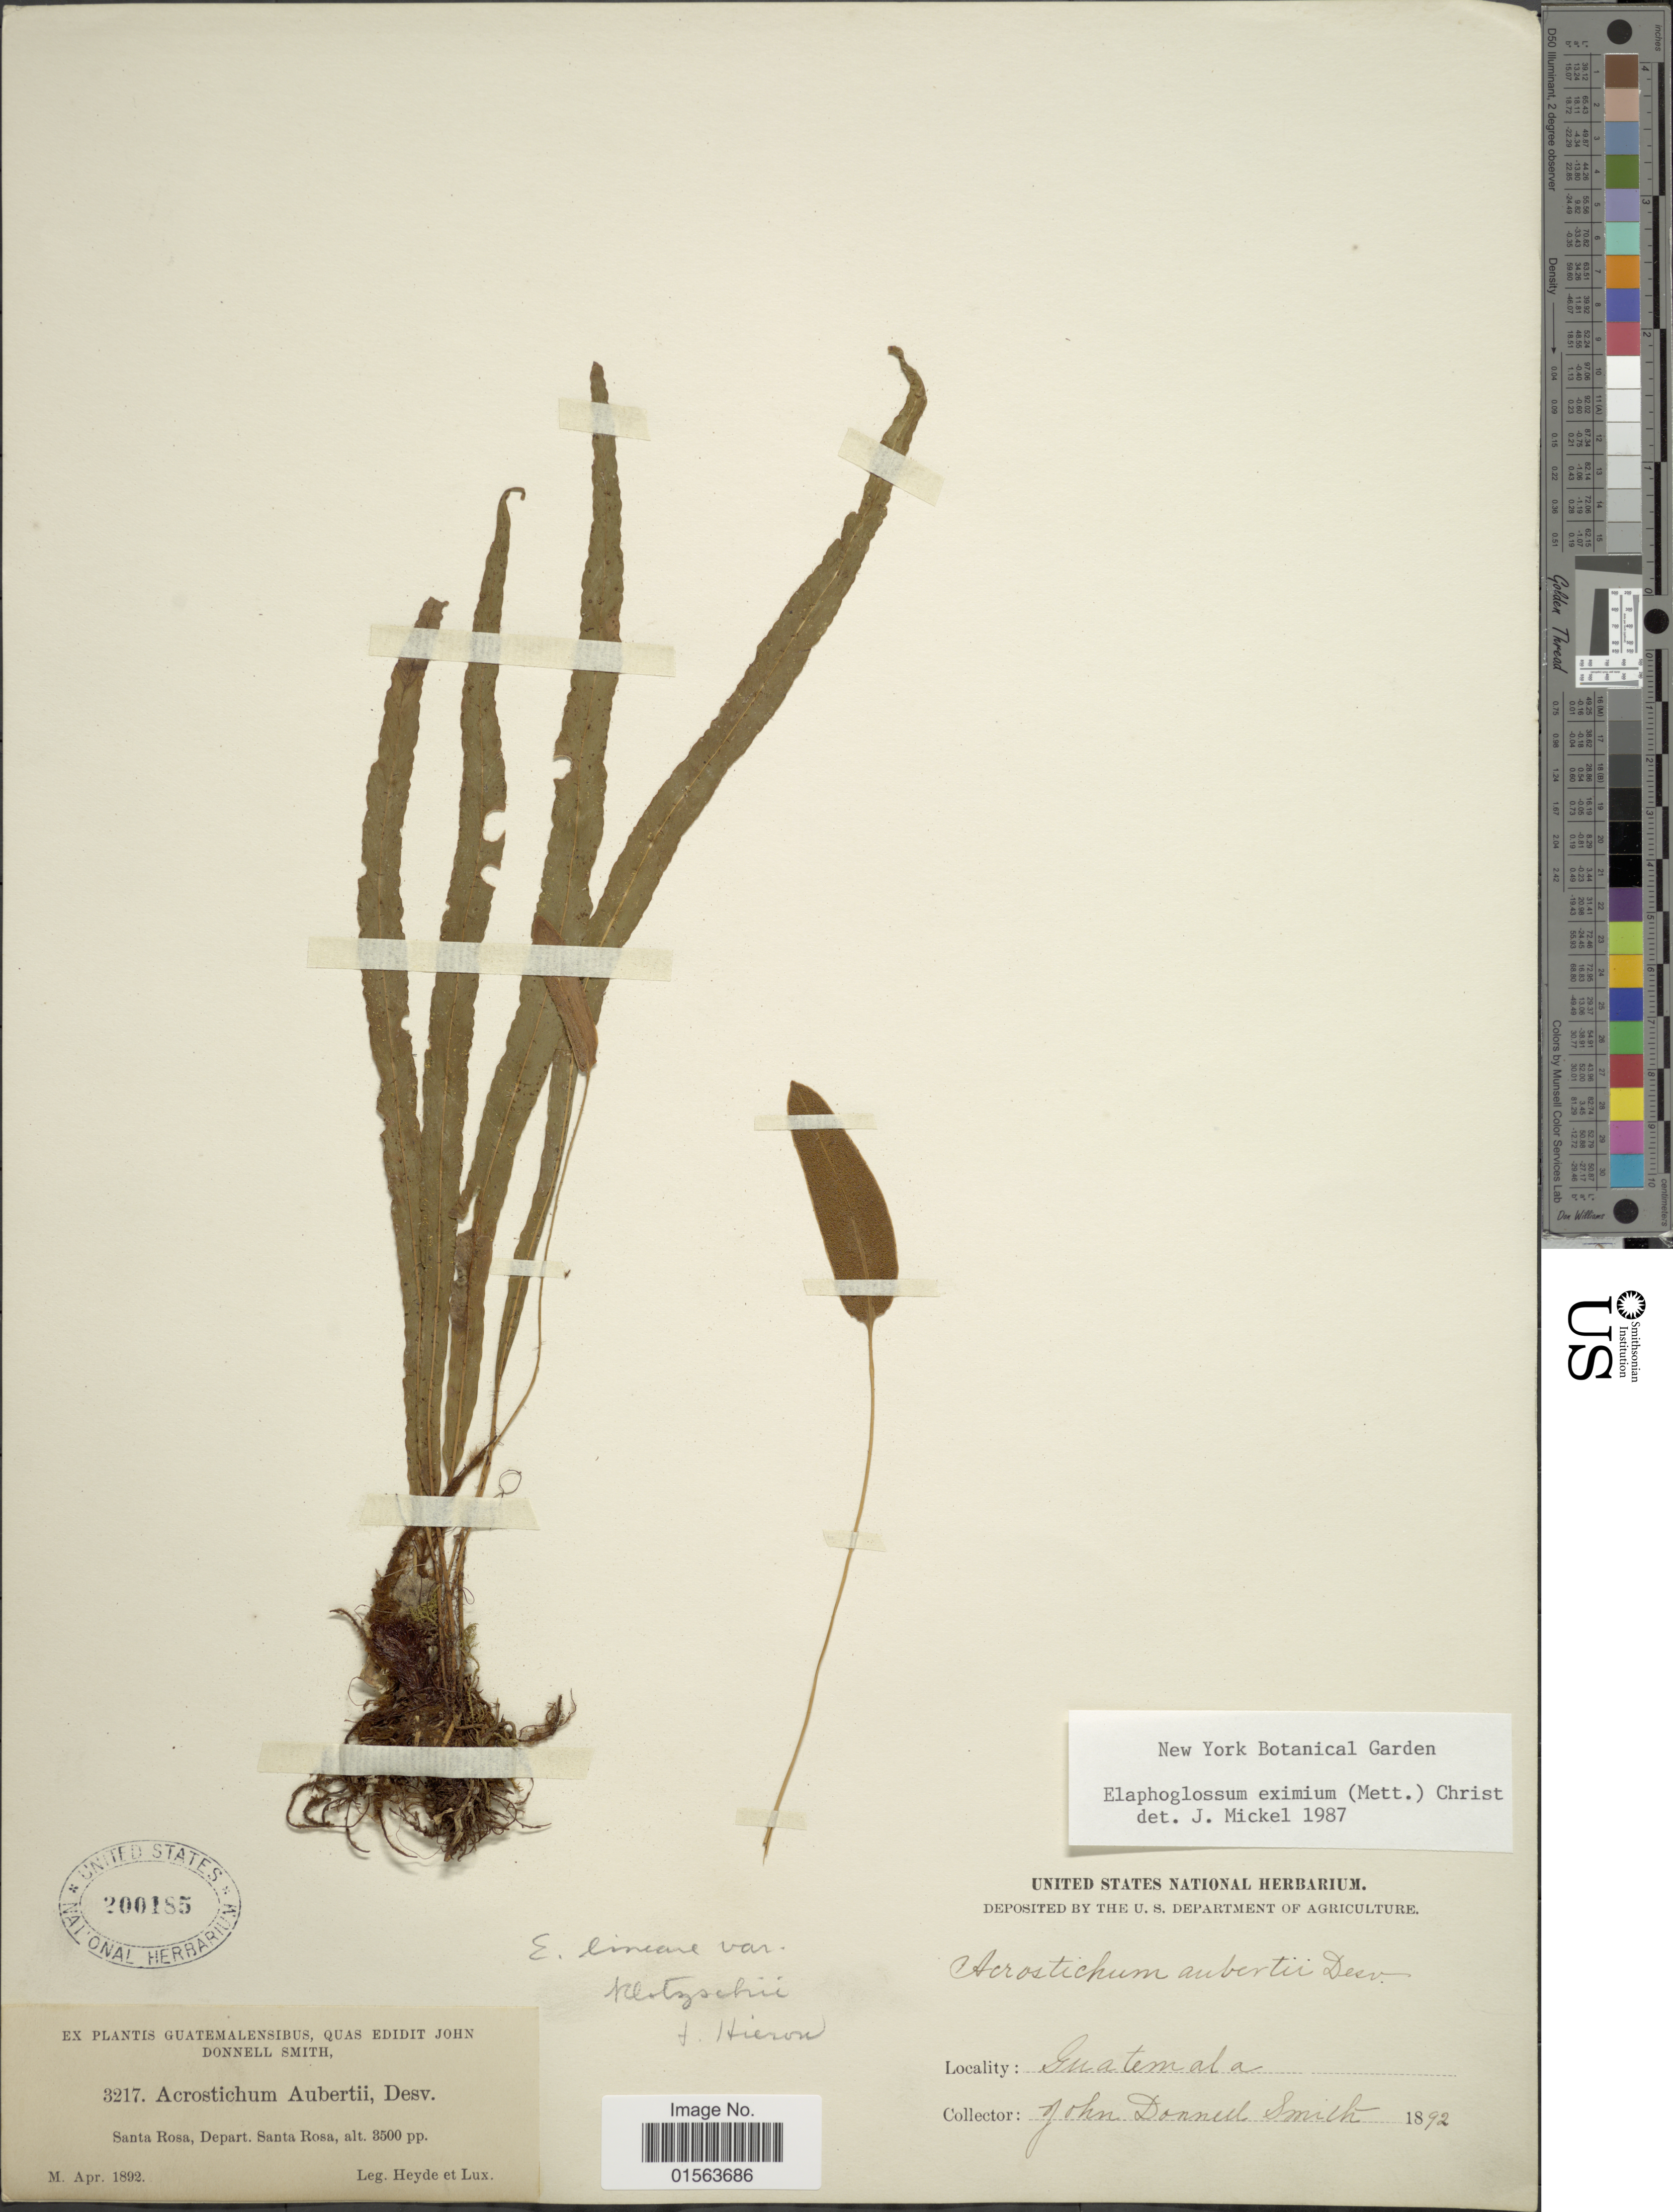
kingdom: Plantae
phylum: Tracheophyta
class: Polypodiopsida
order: Polypodiales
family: Dryopteridaceae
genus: Elaphoglossum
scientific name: Elaphoglossum eximium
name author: (Mett.) Christ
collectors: Heyde, Lux & J. Donnell Smith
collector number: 3217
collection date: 1892-04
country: Guatemala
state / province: Santa Rosa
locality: Guatemalensibus, Santa Rosa, Depart. Santa Rosa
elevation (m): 1067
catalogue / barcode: US 200185